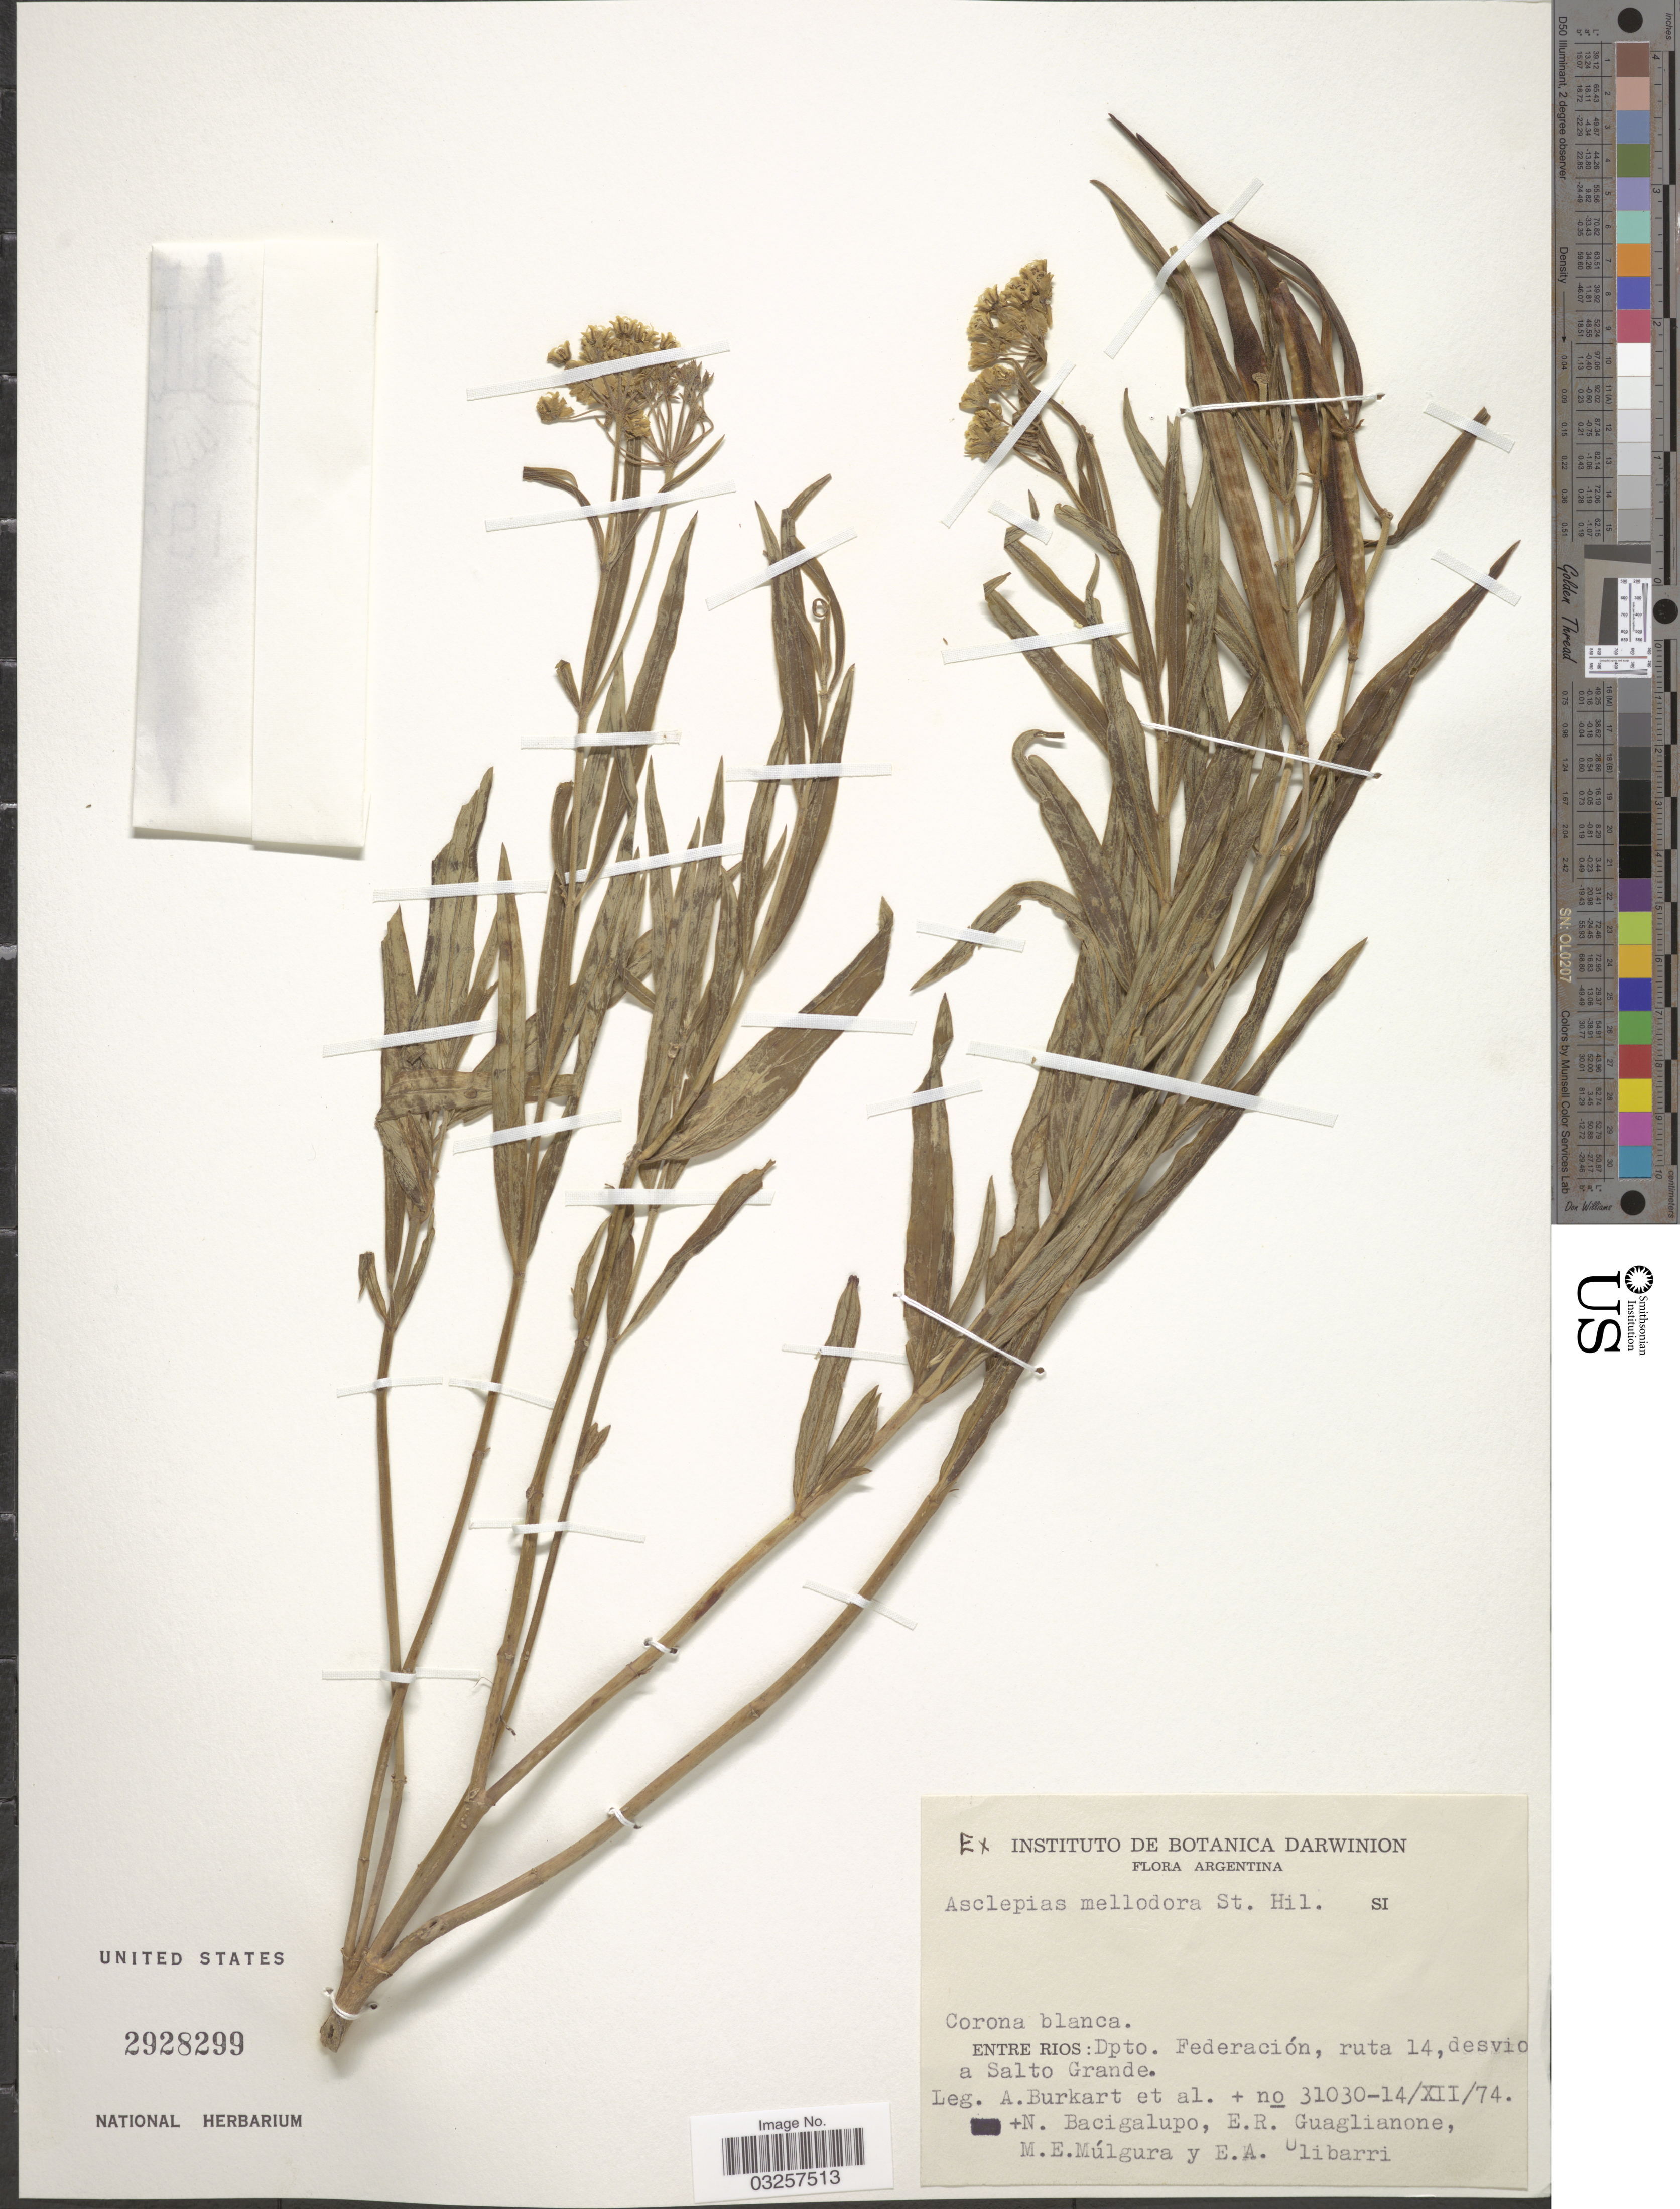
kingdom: Plantae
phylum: Tracheophyta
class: Magnoliopsida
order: Gentianales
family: Apocynaceae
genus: Asclepias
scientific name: Asclepias mellodora var. mellodora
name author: A. St.-Hil.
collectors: A. E. Burkart, N. M. Bacigalupo, E. R. Guaglianone, M. E. Múlgura & E. A. Ulibarri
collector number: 31030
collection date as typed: Transcribed d/m/y: 14/12/74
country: Argentina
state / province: Entre Rios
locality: Dpto. Federación, ruta 14, desvio a Salto Grande.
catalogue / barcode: US 2928299